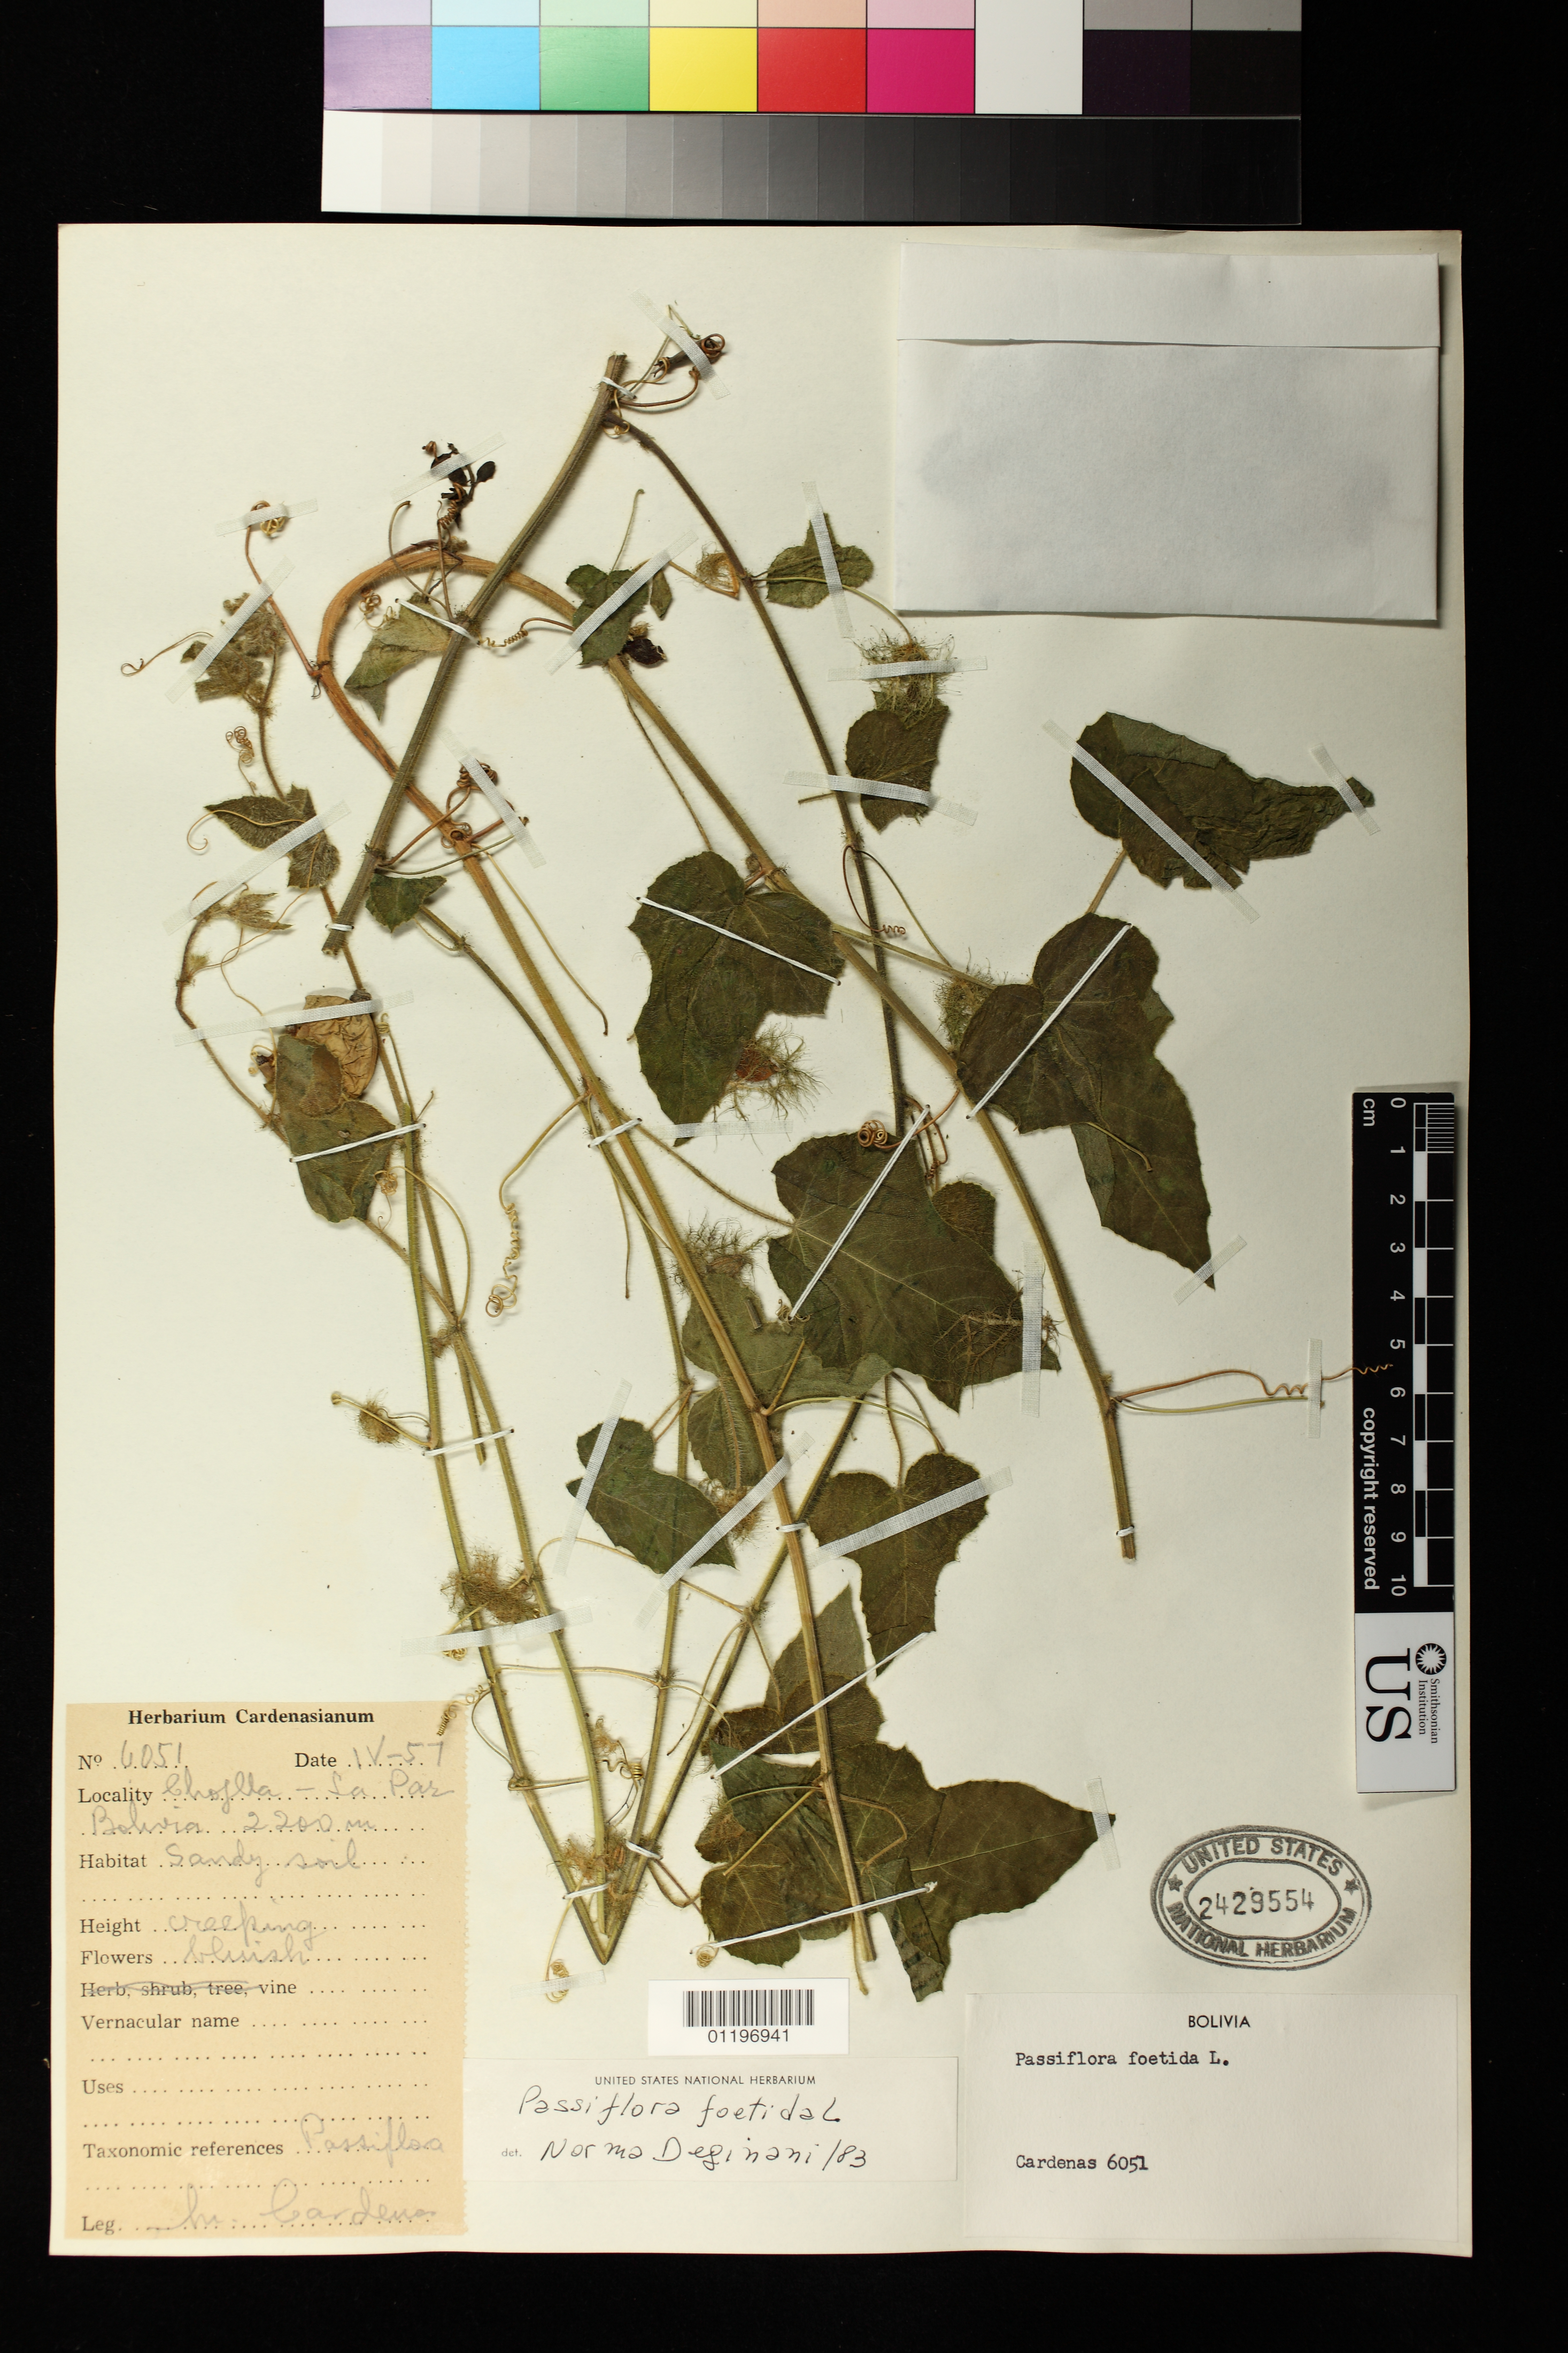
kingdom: Plantae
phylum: Tracheophyta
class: Magnoliopsida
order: Malpighiales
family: Passifloraceae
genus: Passiflora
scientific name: Passiflora foetida var. nigelliflora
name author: (Hook.) Mast.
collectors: M. Cárdenas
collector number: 6051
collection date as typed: Apr 1957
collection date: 1957-04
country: Bolivia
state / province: La Paz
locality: Chojlla, La Paz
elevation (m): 2200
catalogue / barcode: US 2429554